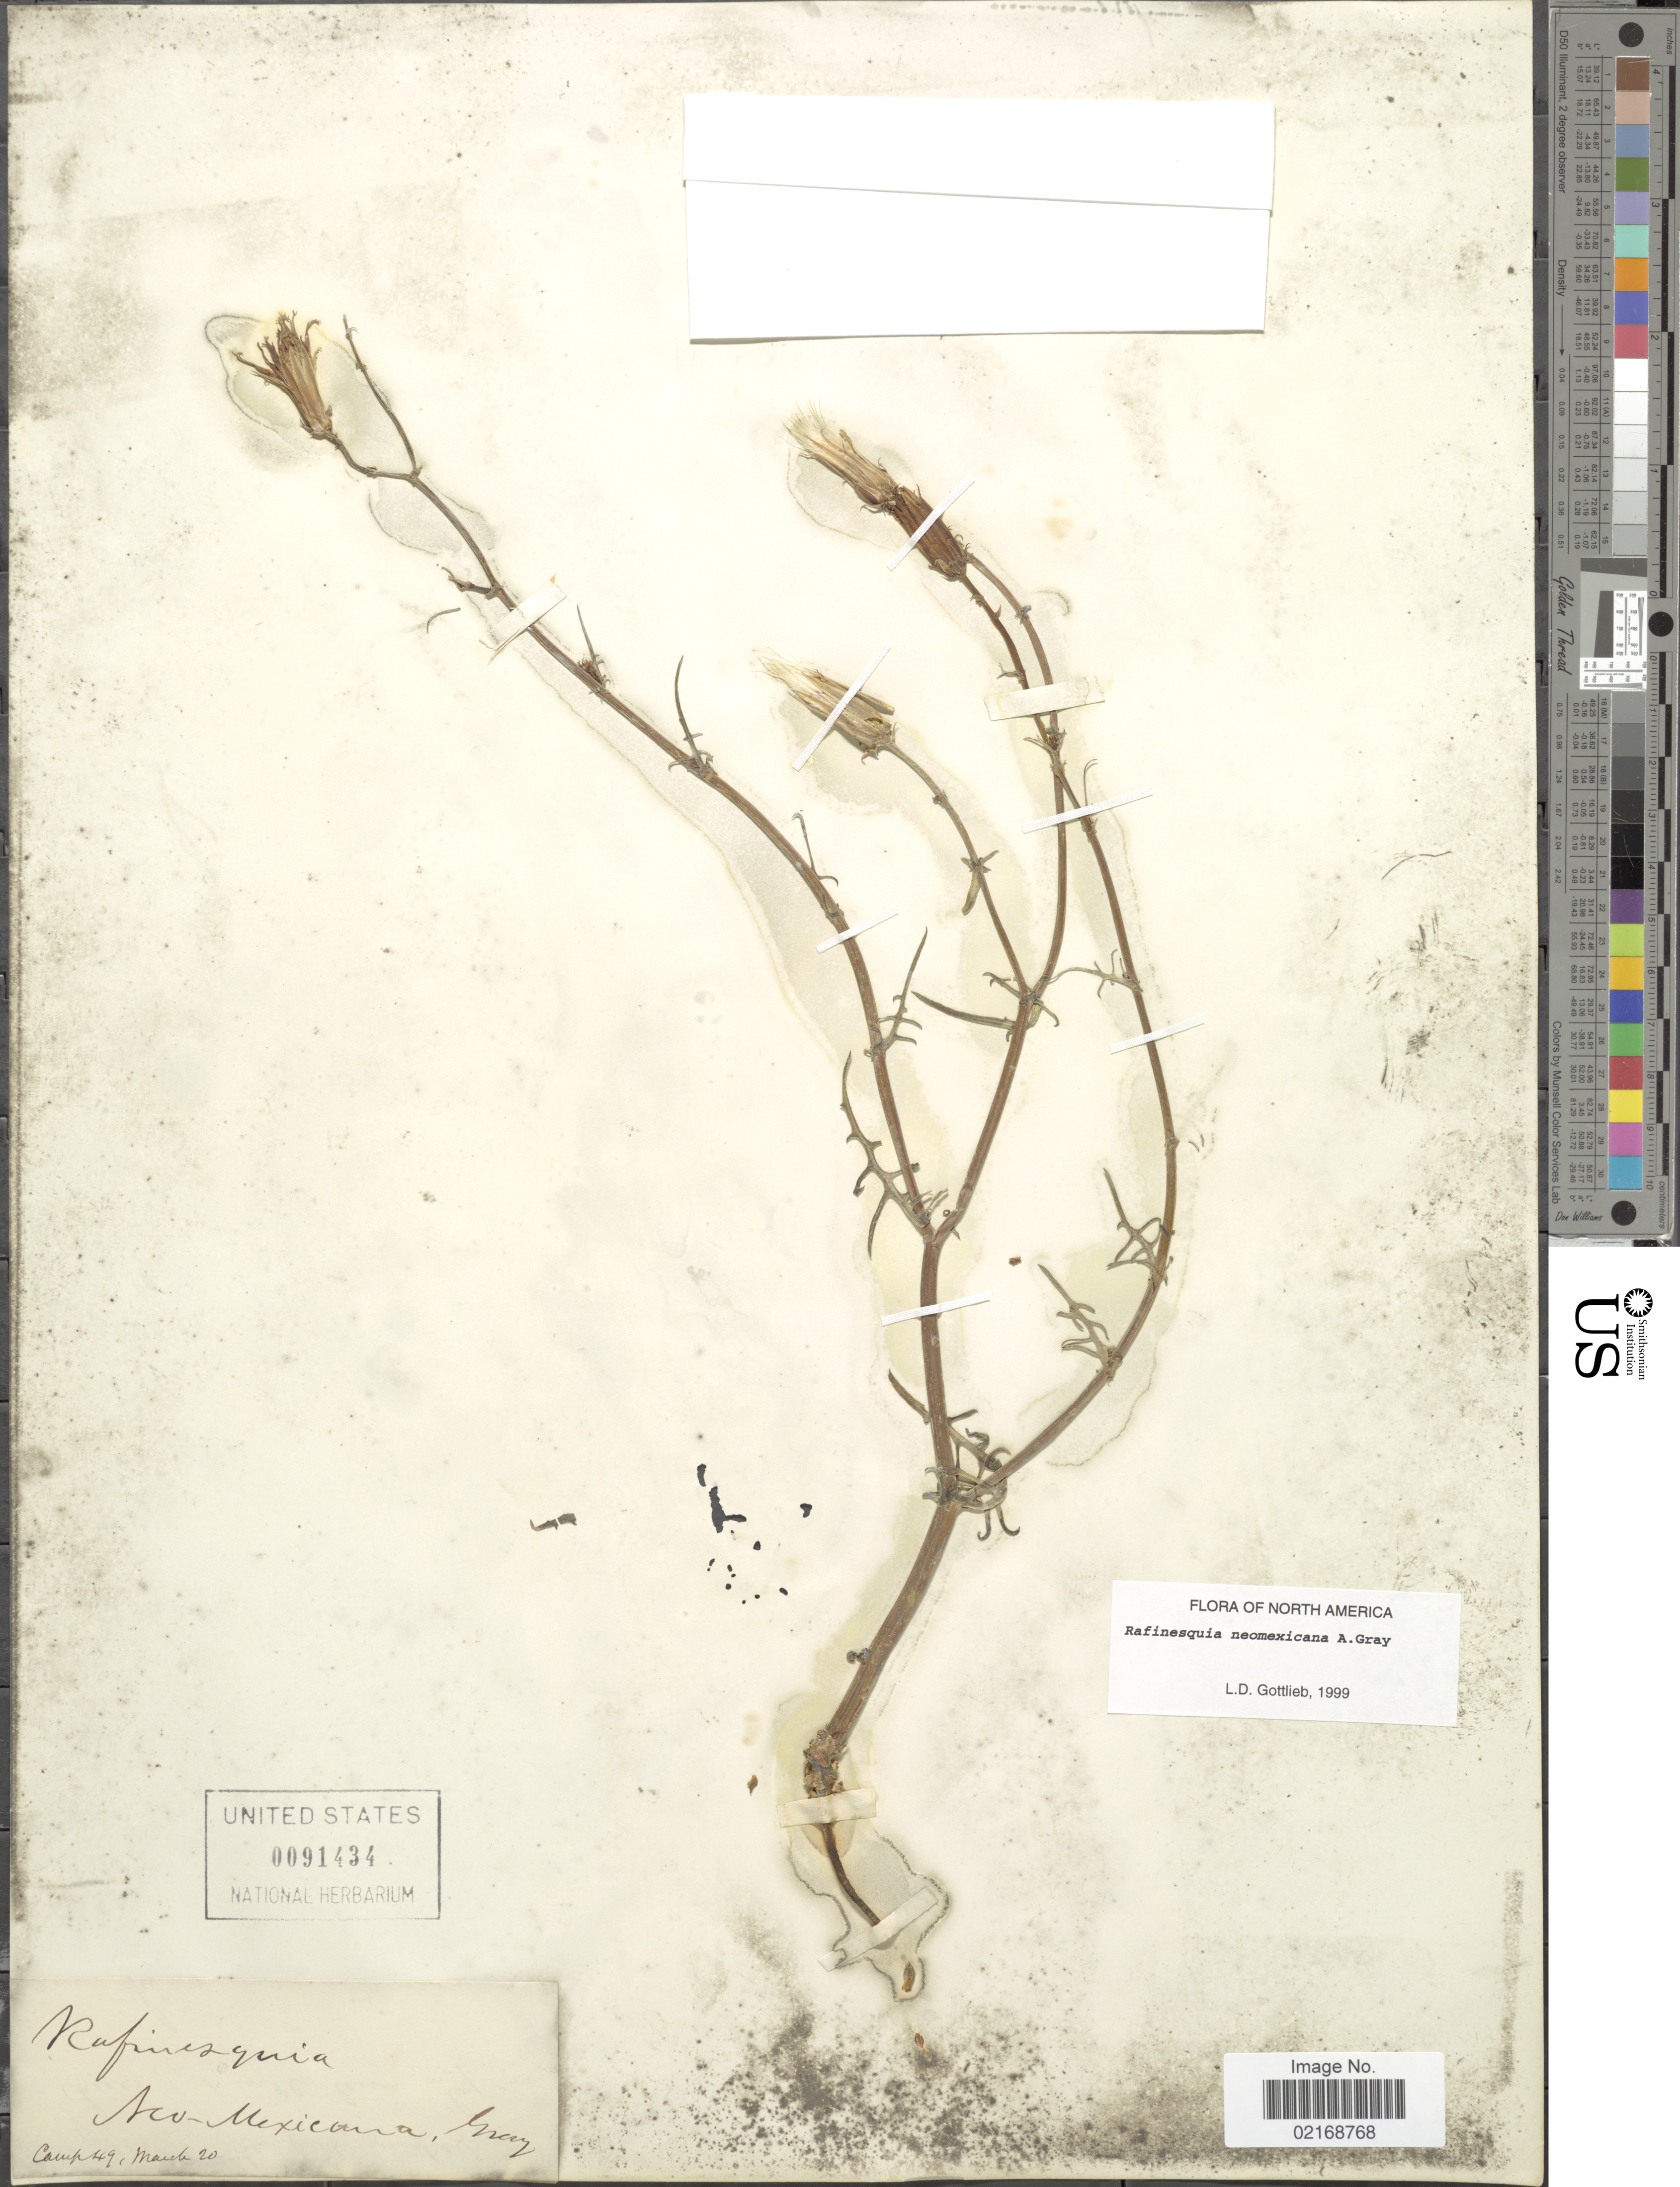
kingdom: Plantae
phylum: Tracheophyta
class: Magnoliopsida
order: Asterales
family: Asteraceae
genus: Rafinesquia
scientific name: Rafinesquia neomexicana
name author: A. Gray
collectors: Camp, --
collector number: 49?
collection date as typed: Transcribed d/m/y: /3/20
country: United States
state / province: New Mexico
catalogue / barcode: US 91434